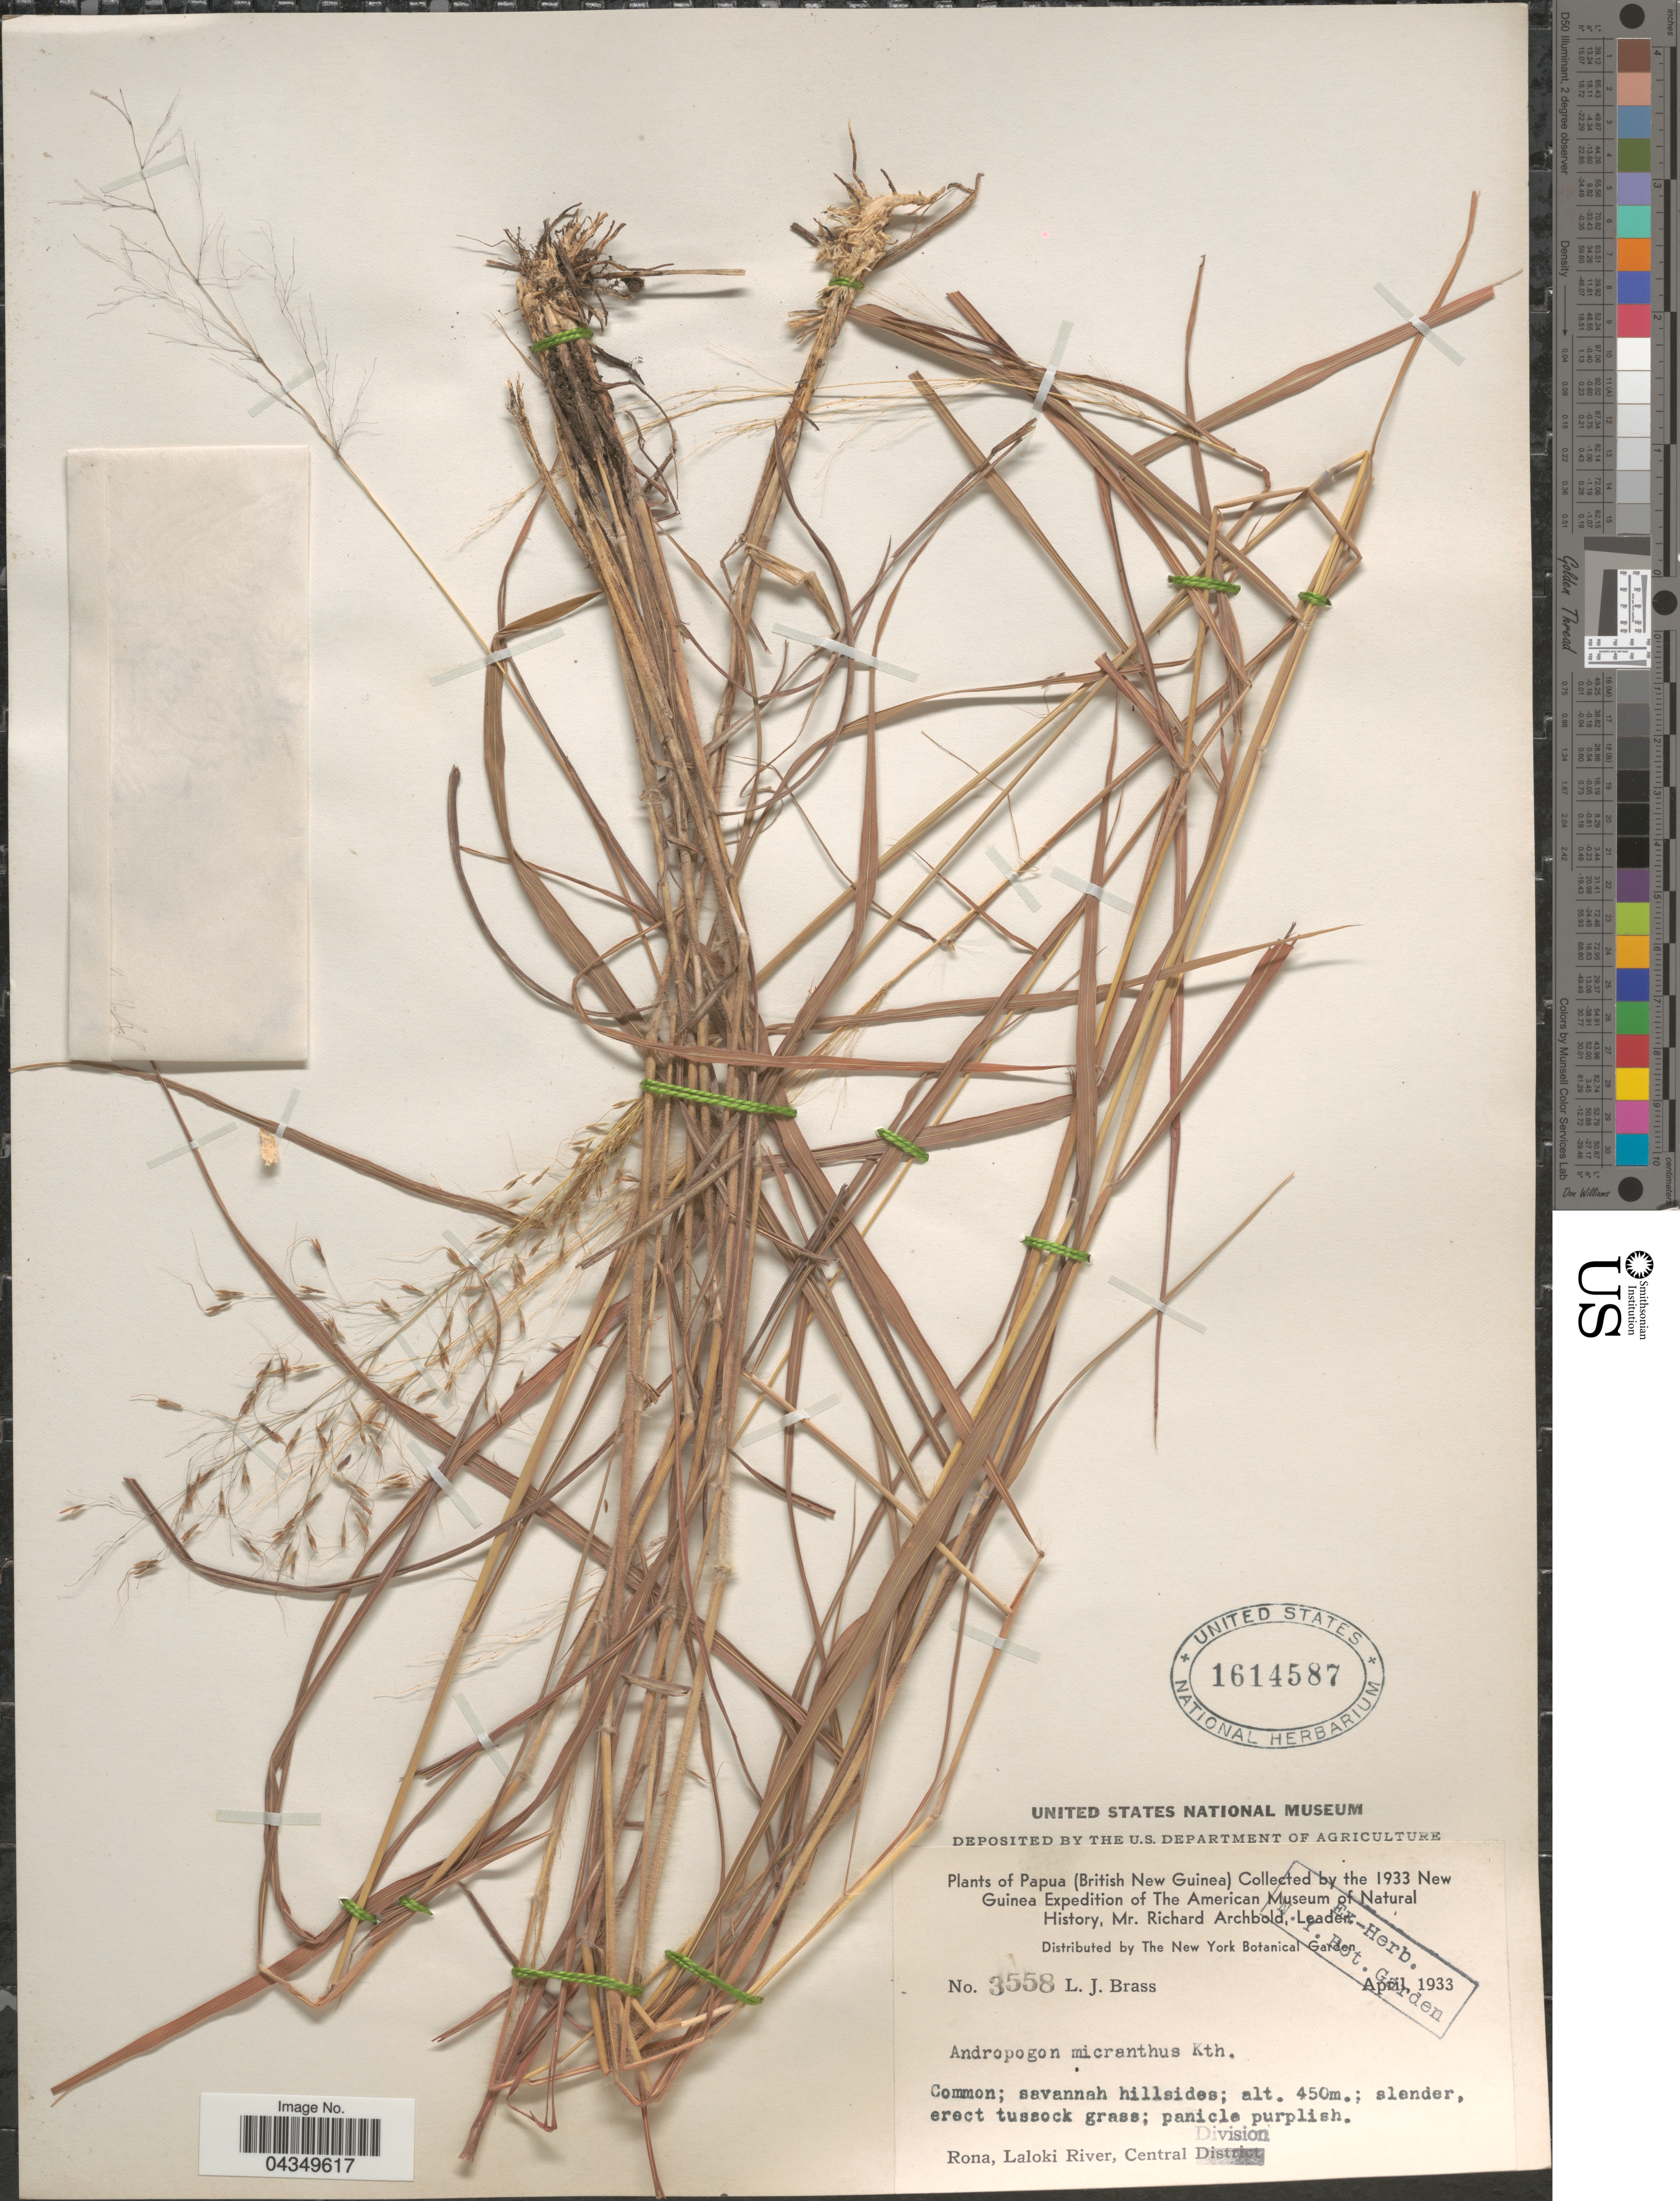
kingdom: Plantae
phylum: Tracheophyta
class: Liliopsida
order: Poales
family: Poaceae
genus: Capillipedium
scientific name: Capillipedium parviflorum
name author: (R. Br.) Stapf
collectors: L. J. Brass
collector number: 3558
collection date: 1933-04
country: Papua New Guinea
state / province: Central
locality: Papua (British New Guinea) the 1933 New Guinea Expedition of The American Museum of Natural History. Rona, Laloki River, Central Division.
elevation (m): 450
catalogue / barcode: US 1614587